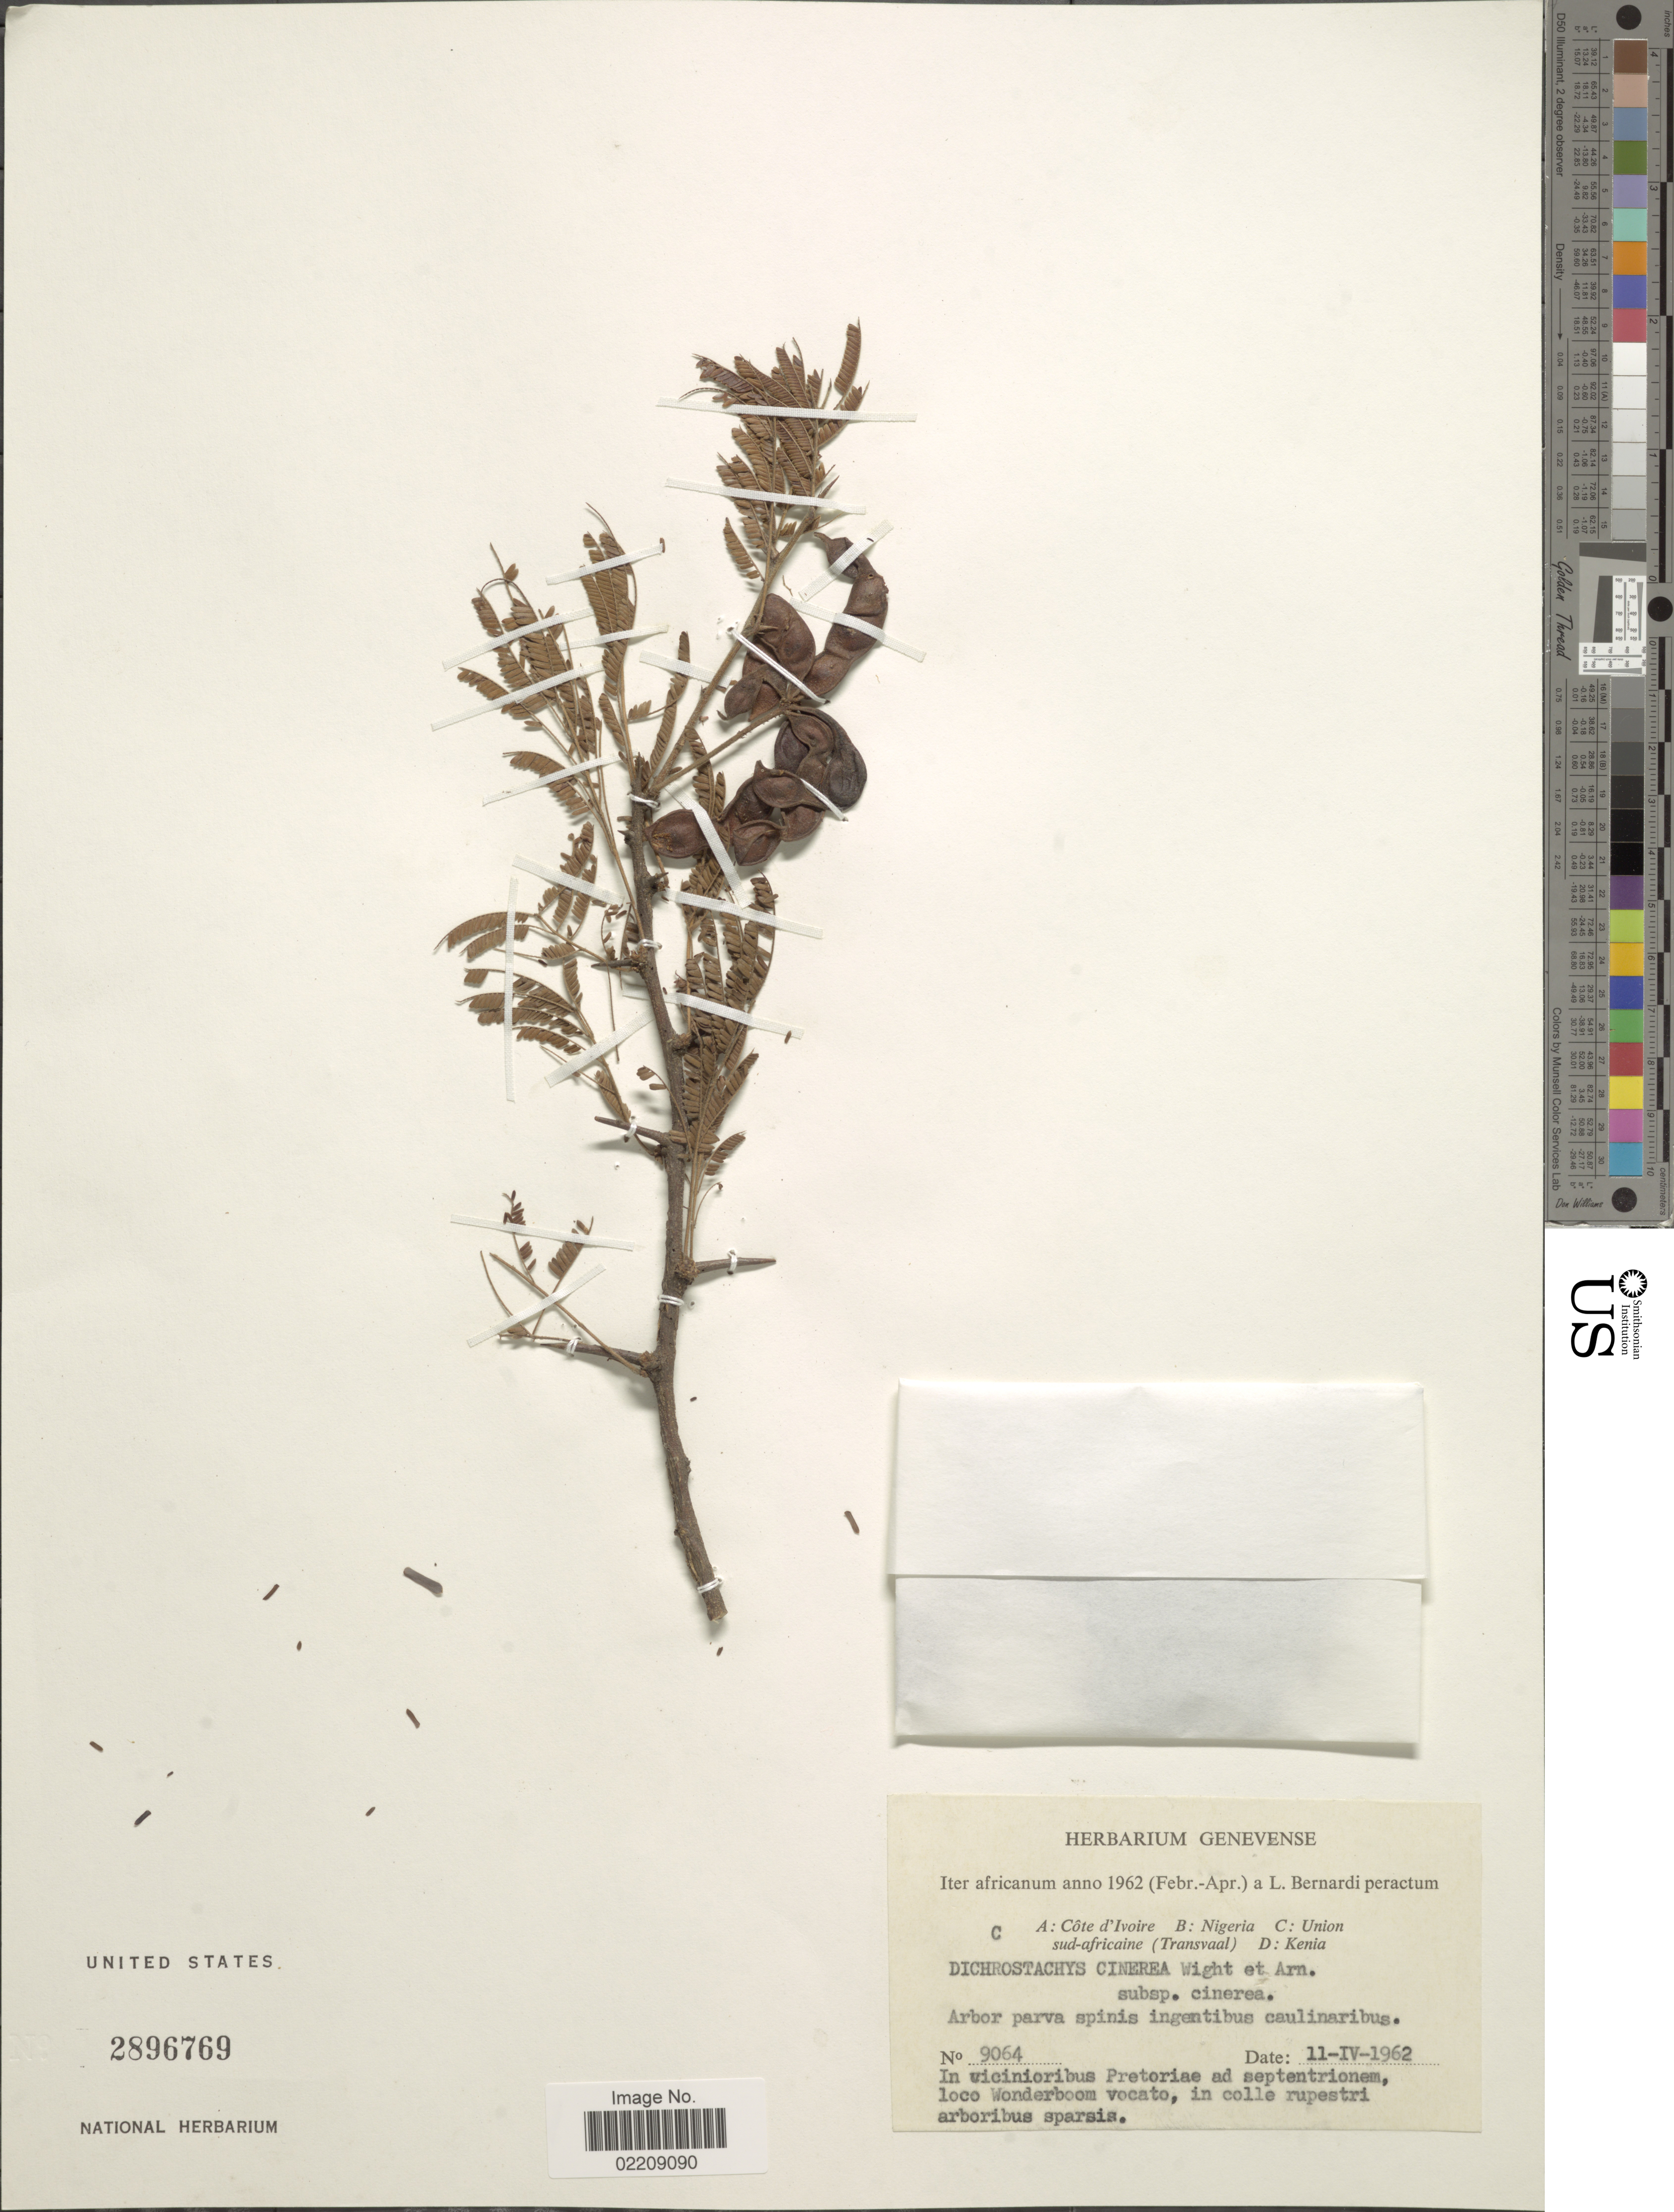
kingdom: Plantae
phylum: Tracheophyta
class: Magnoliopsida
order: Fabales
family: Fabaceae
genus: Dichrostachys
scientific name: Dichrostachys cinerea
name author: (L.) Wight & Arn.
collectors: L. Bernardi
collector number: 9064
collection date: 1962-04-11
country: South Africa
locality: Union, In vicinioribus Pretoriae ad septentrionem, loco Wonderboom vocato, in colle rupestri arboris sparsis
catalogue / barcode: US 2896769